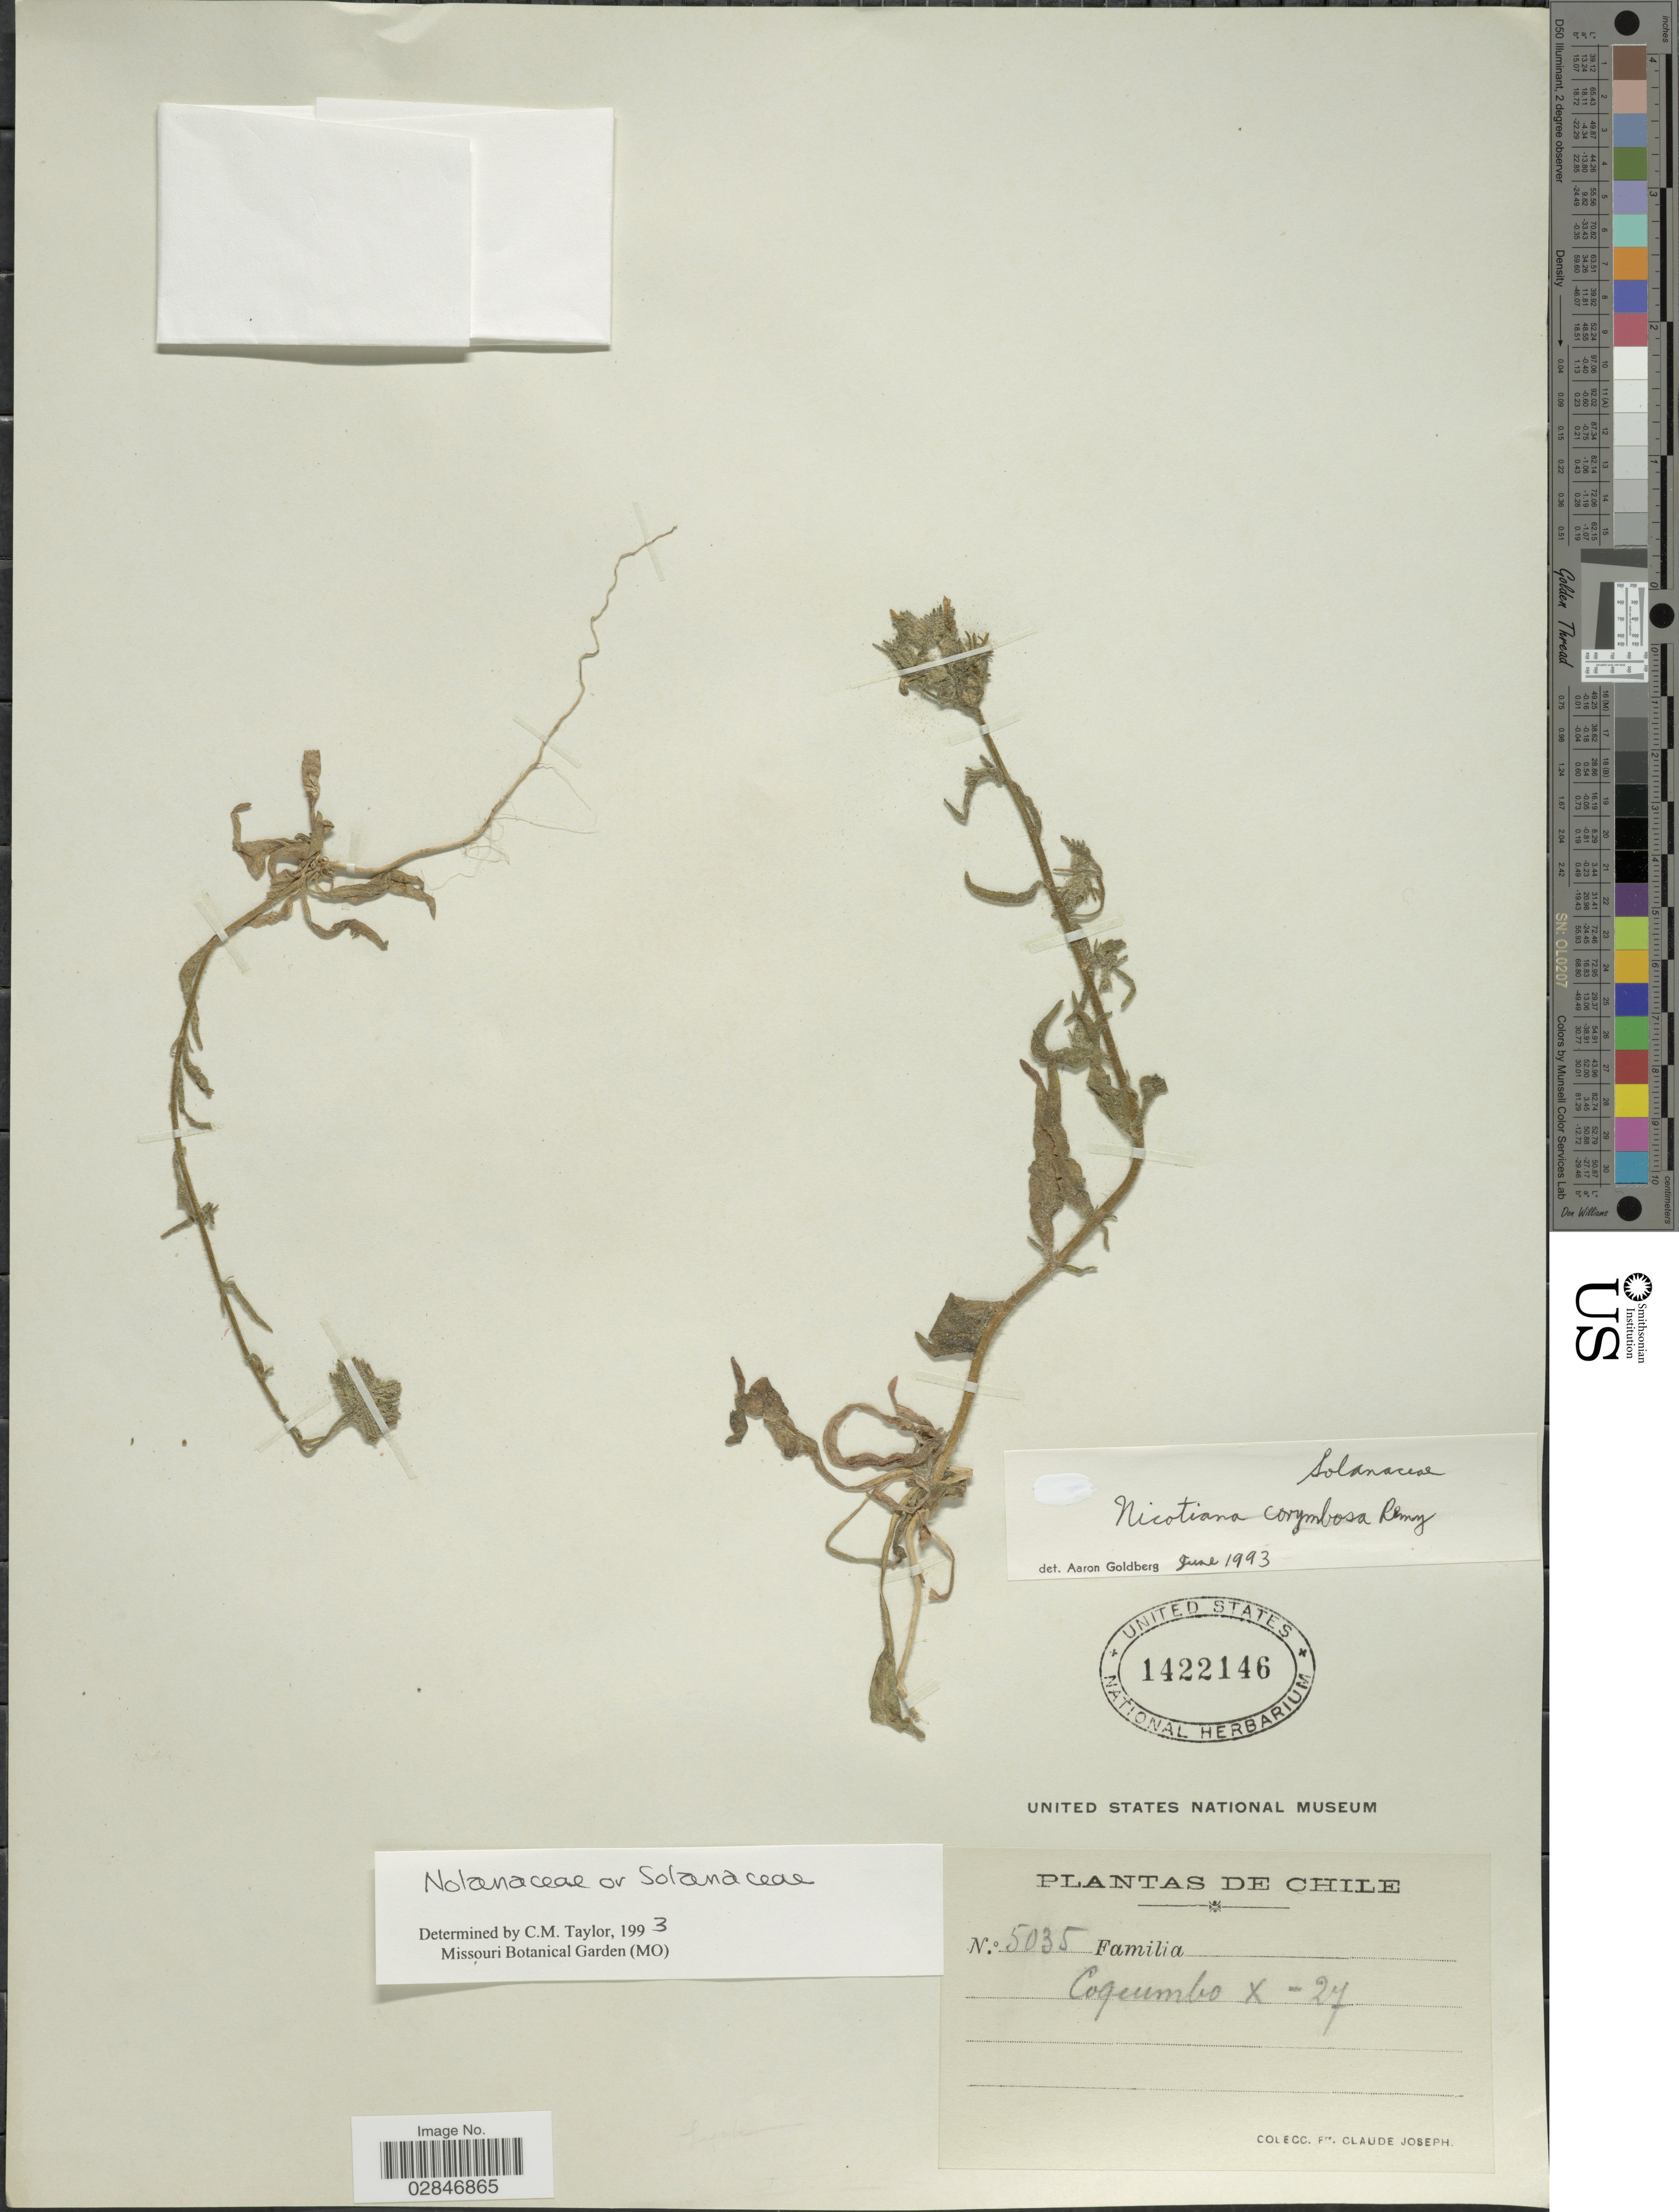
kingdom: Plantae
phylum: Tracheophyta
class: Magnoliopsida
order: Solanales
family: Solanaceae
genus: Nicotiana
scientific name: Nicotiana corymbosa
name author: J. Rémy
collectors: Bro. Claude-Joseph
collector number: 5035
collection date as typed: Transcribed d/m/y: /10/27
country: Chile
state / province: Coquimbo (IV)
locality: Coquimbo.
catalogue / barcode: US 1422146